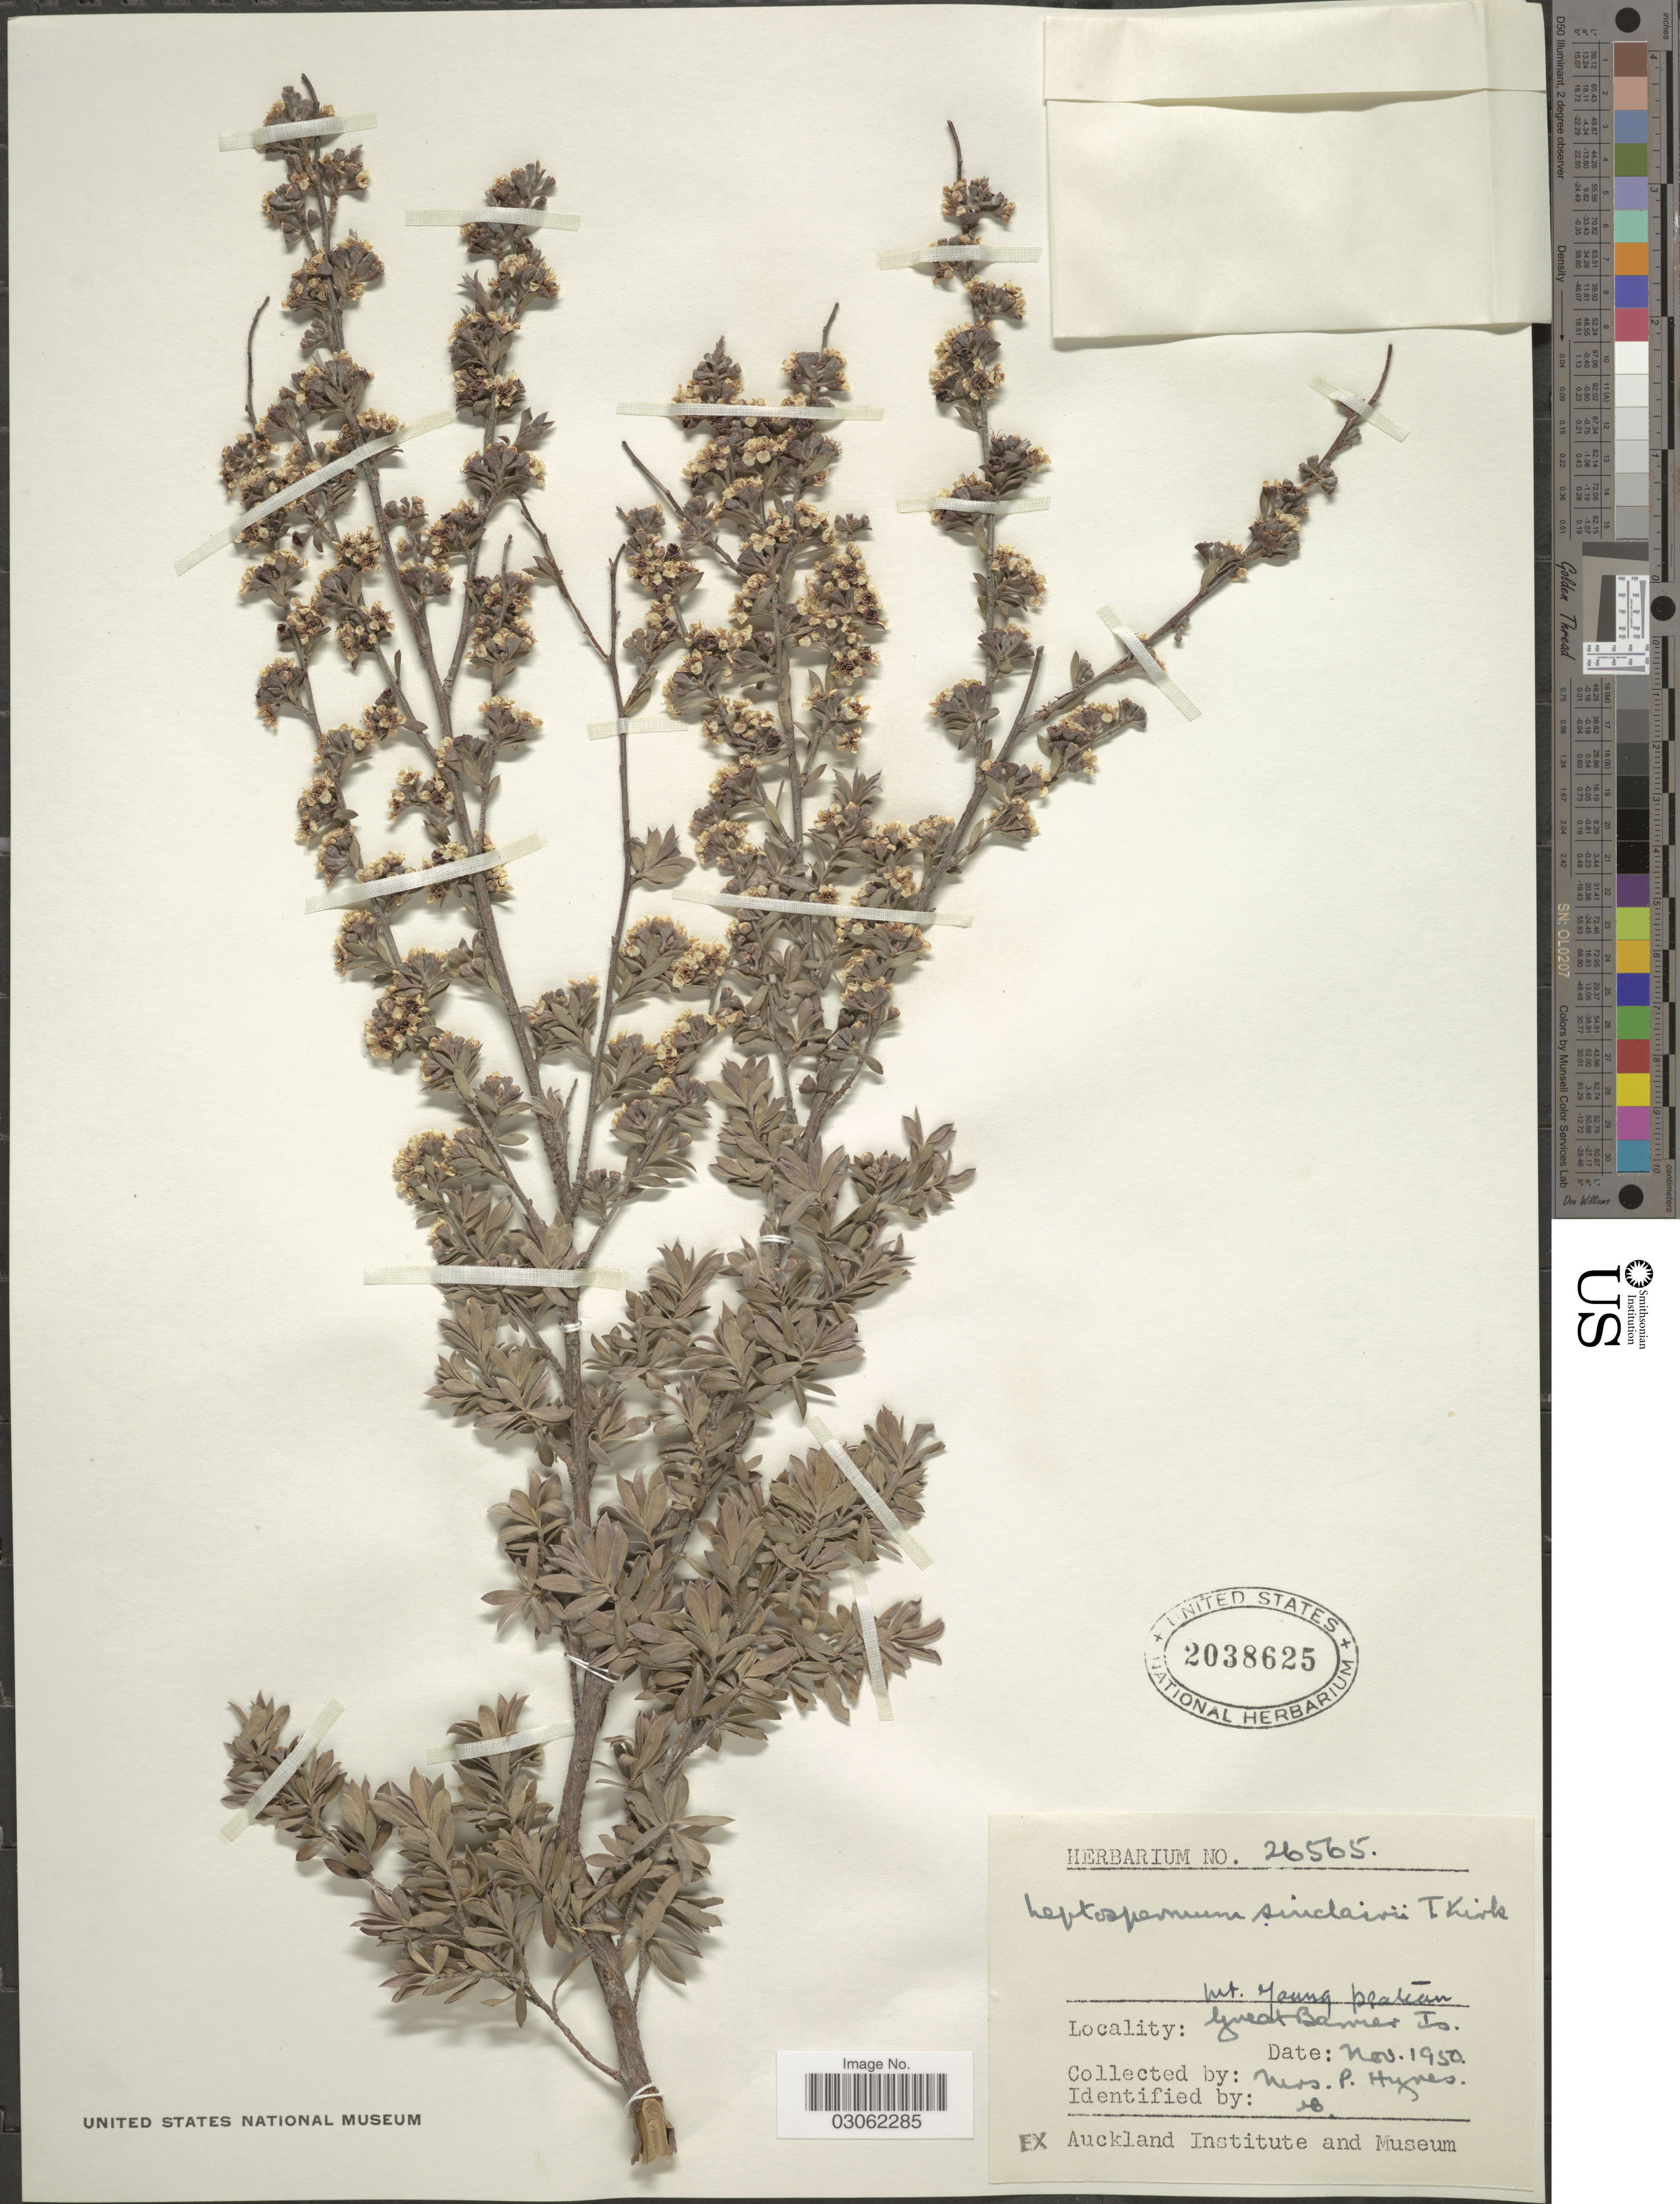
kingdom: Plantae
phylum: Tracheophyta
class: Magnoliopsida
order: Myrtales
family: Myrtaceae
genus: Leptospermum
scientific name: Leptospermum sinclairii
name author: Kirk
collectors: P. Hynes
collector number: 26565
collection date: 1950-11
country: New Zealand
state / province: Auckland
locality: Mt. Young Plateau. Great Barrier Is.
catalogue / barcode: US 2038625